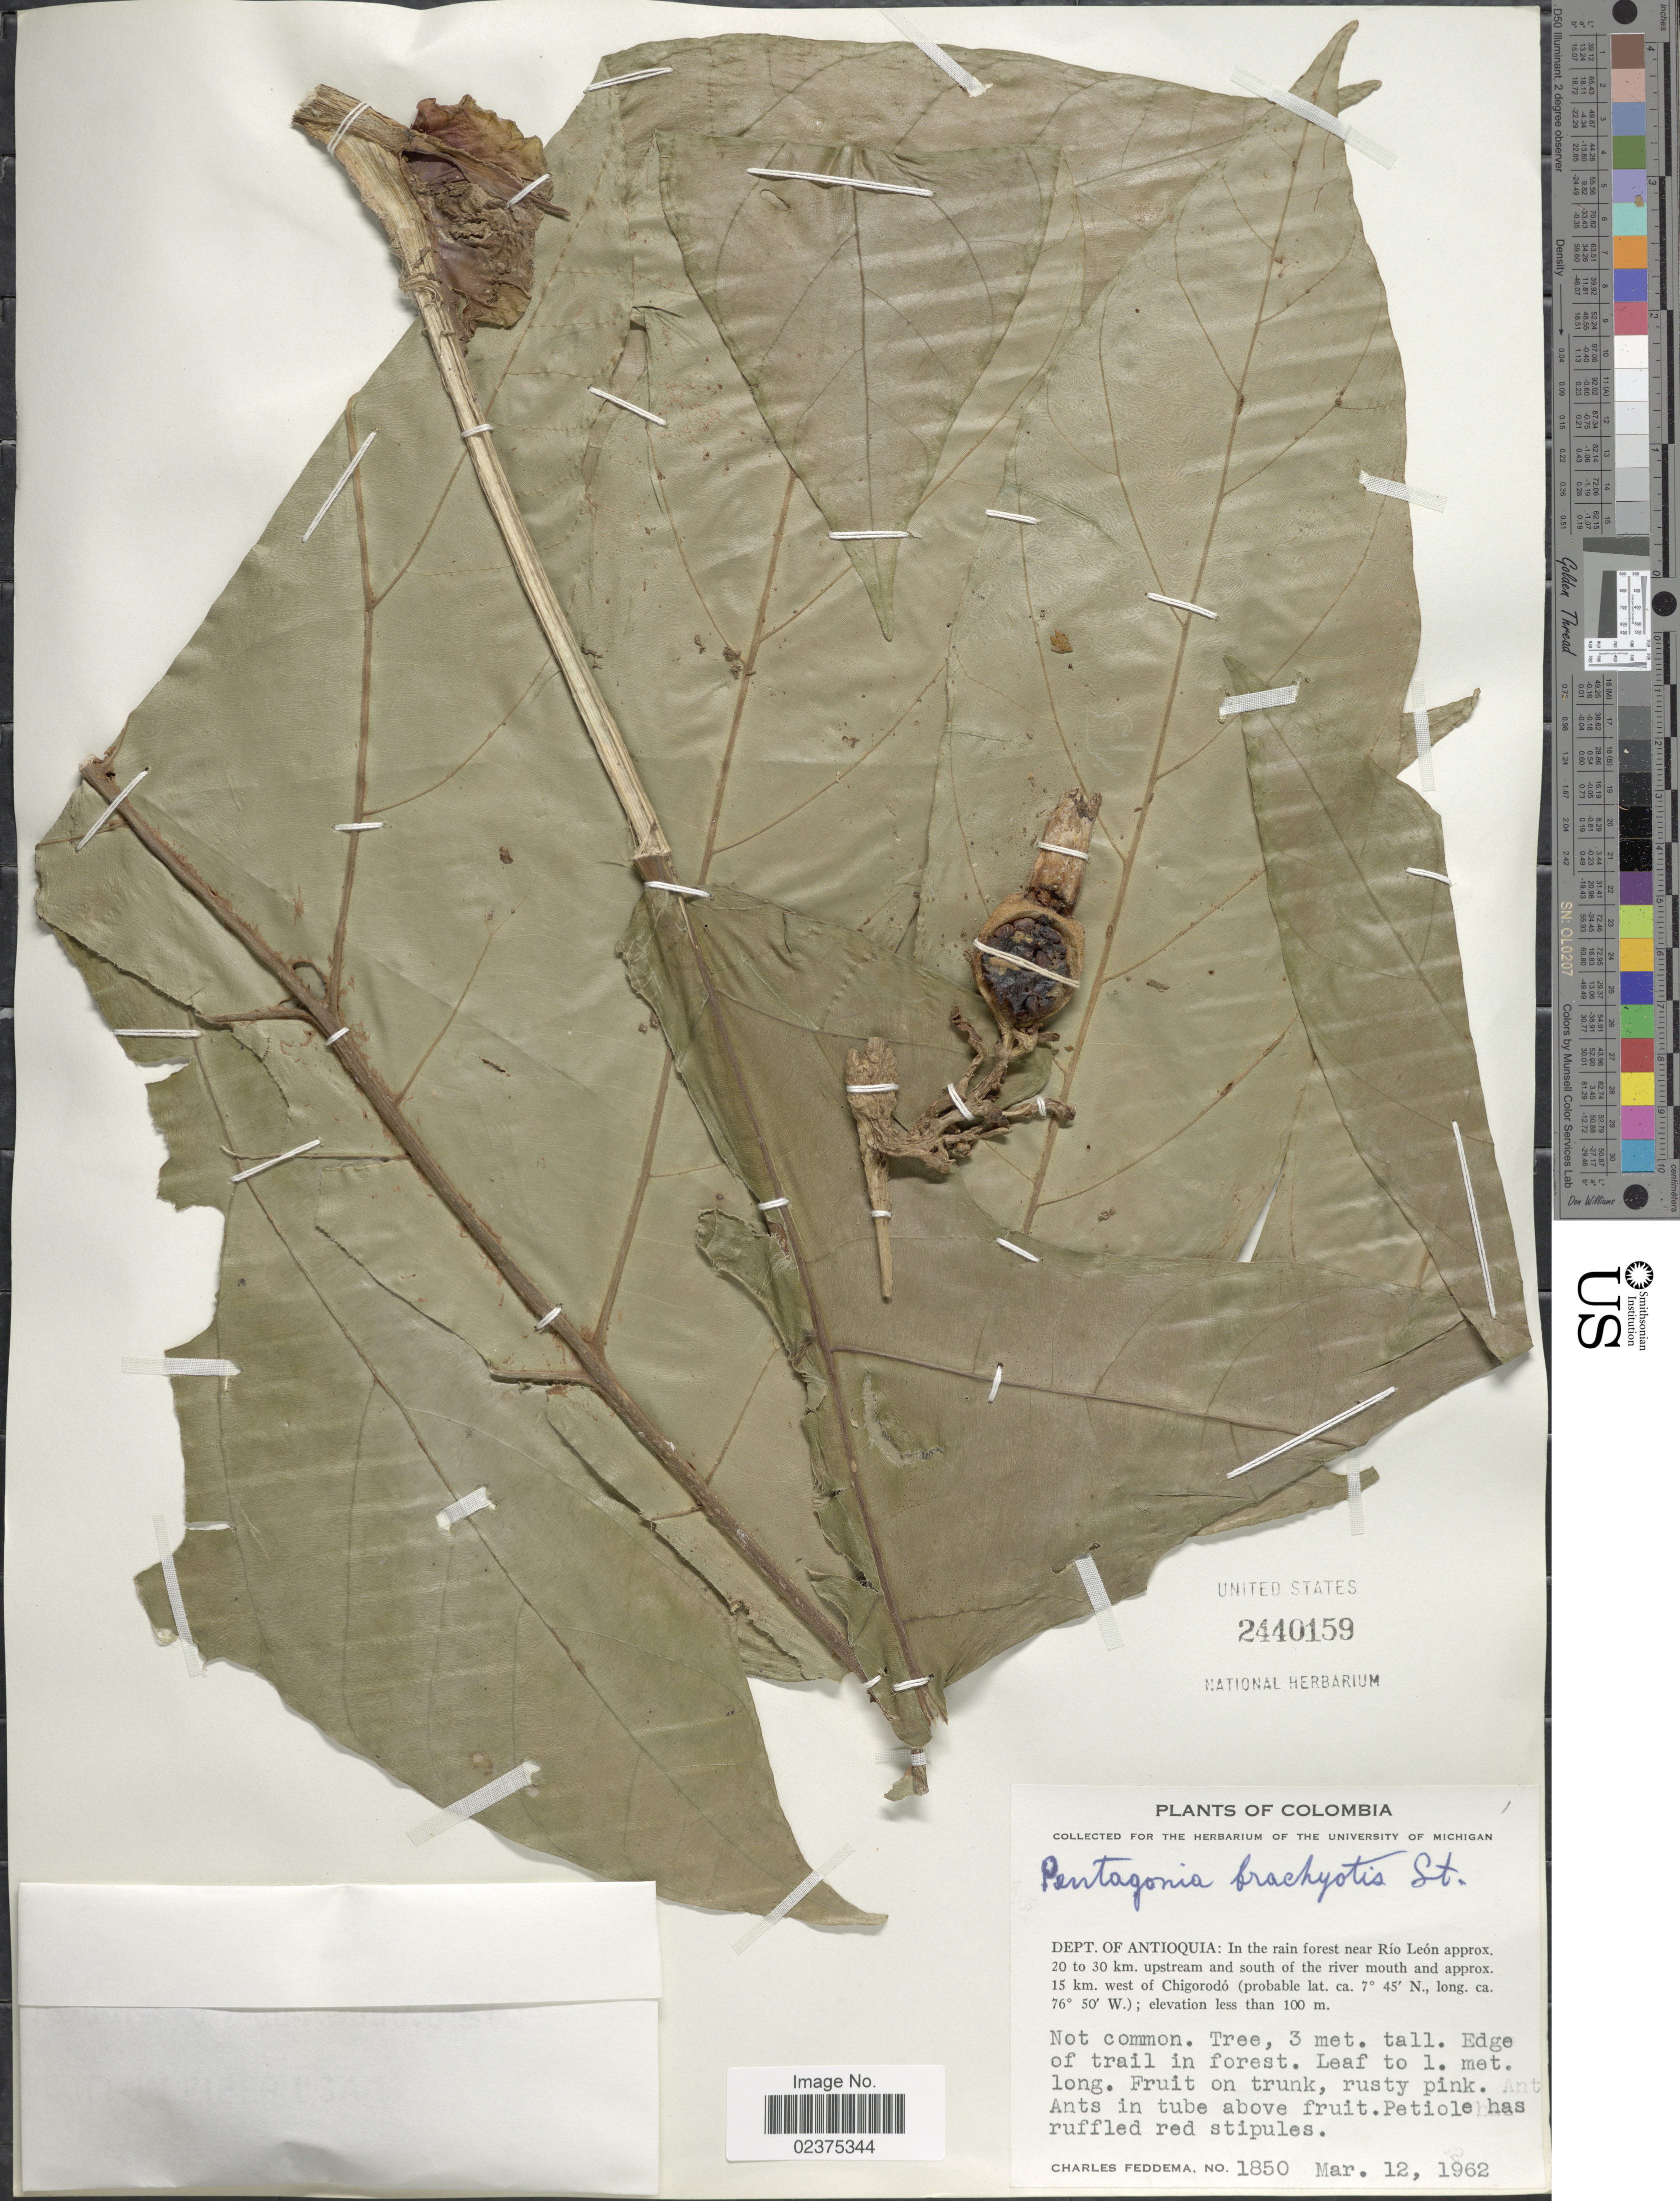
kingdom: Plantae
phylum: Tracheophyta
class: Magnoliopsida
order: Gentianales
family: Rubiaceae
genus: Pentagonia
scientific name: Pentagonia brachyotis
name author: (Standl.) Standl.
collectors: C. Feddema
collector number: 1850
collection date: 1962-03-12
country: Colombia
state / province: Antioquia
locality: Dept. Antioquia: In the rain forest near Río Leín approx. 20 to 30 km upstream and south of the river mouth and approx. 15 km west of Chigorodó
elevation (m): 100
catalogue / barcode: US 2440159